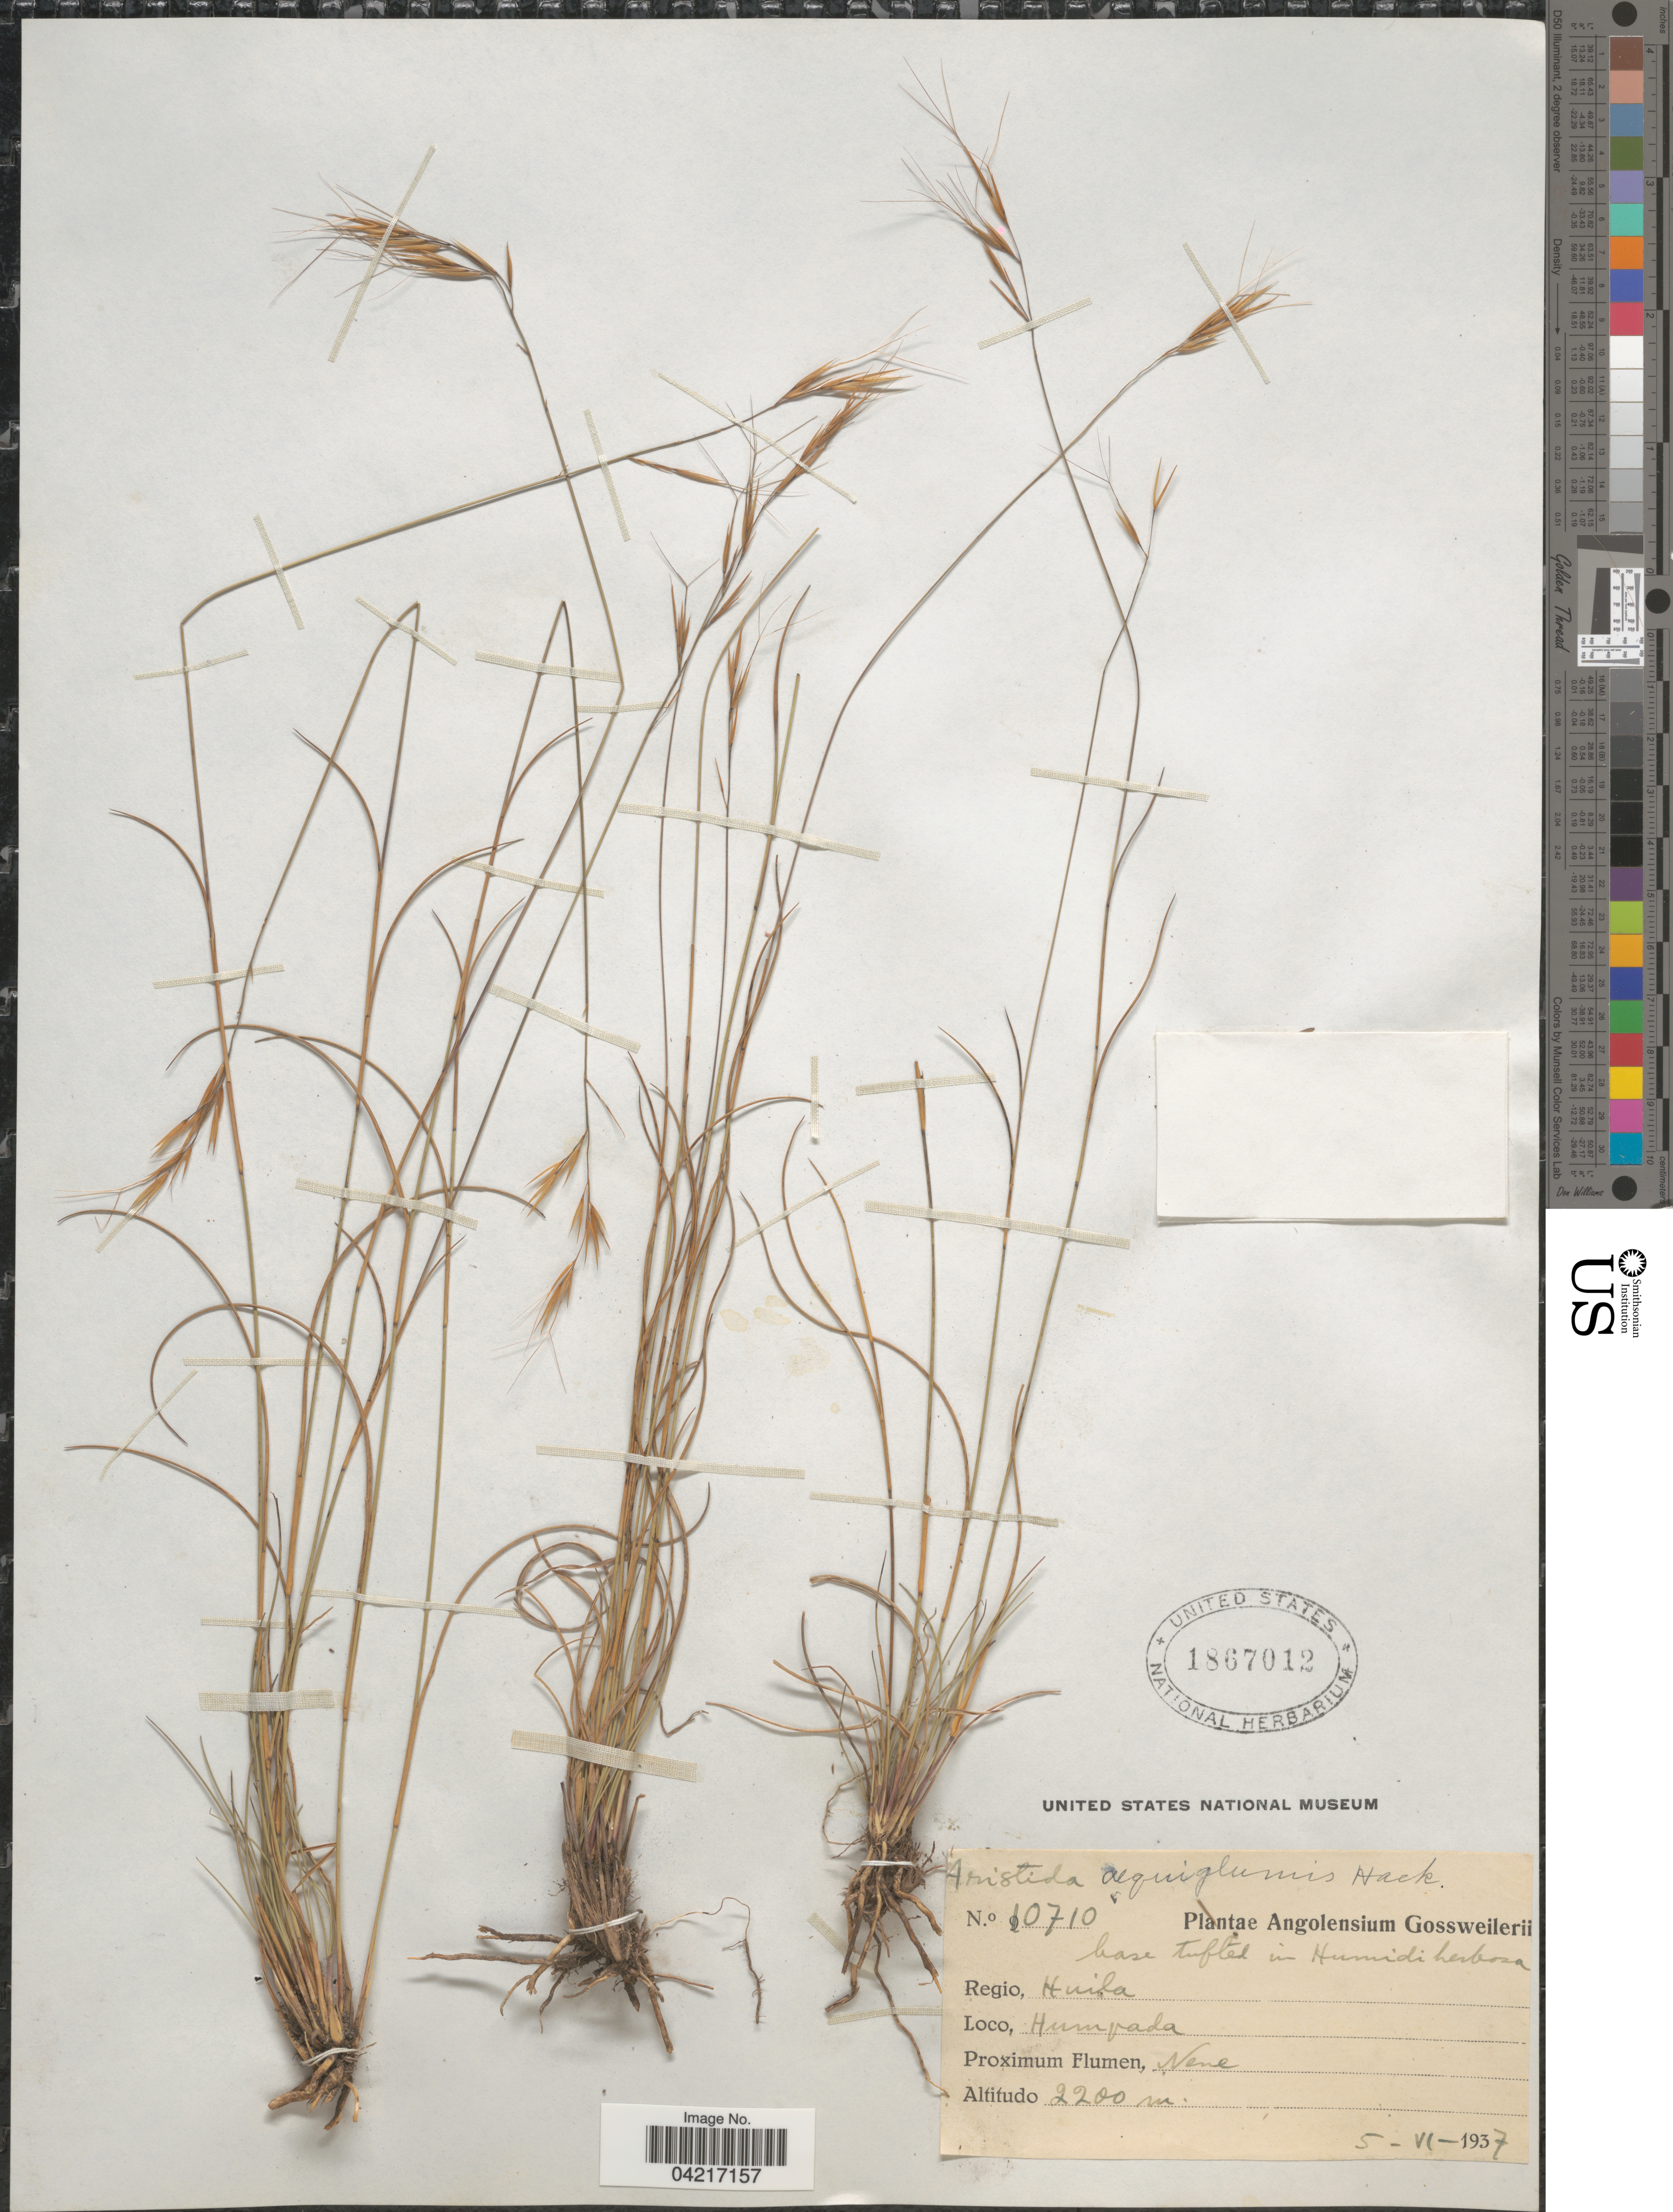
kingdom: Plantae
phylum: Tracheophyta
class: Liliopsida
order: Poales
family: Poaceae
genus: Aristida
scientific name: Aristida aequiglumis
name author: Hack. in Schinz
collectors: -. Gossweiler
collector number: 10710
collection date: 1937-06-05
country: Angola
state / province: Huila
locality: Angolensium. Regio, Huila. Humpada. Proximum Flumen, Nene.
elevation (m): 2200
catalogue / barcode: US 1867012